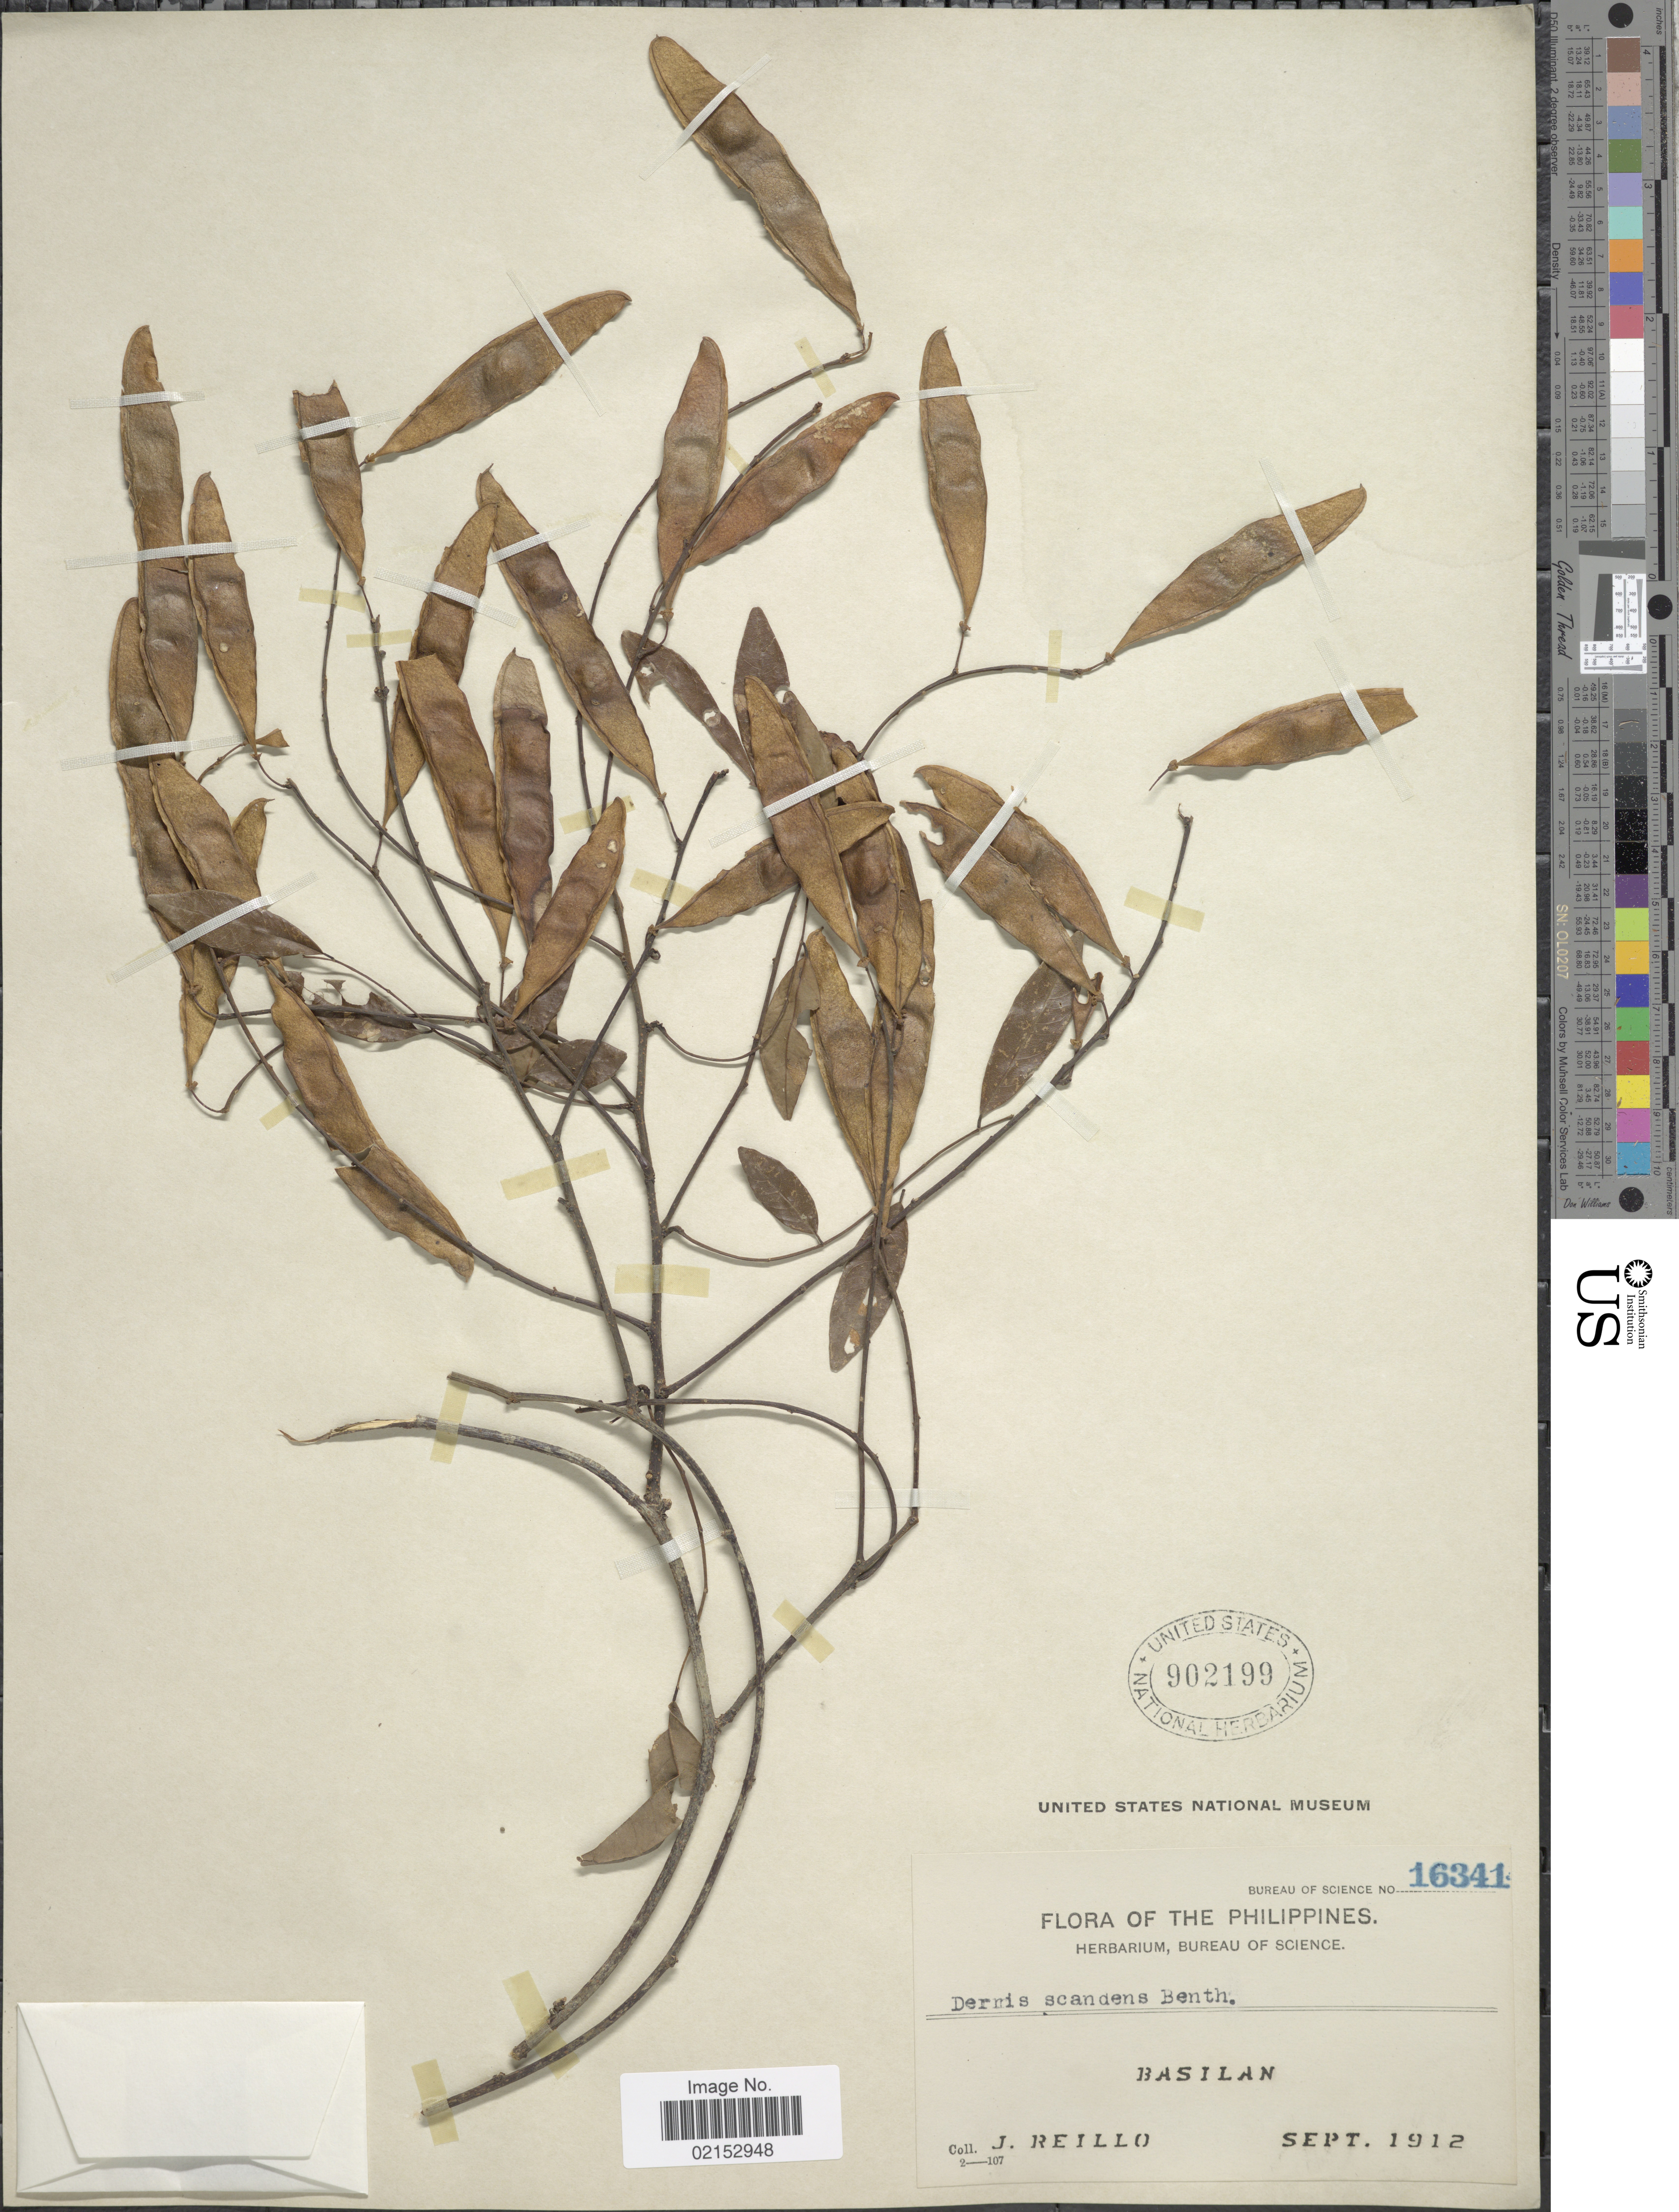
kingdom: Plantae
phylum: Tracheophyta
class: Magnoliopsida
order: Fabales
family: Fabaceae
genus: Brachypterum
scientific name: Brachypterum scandens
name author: (Roxb.) Miq.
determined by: Strong, Mark T., (BOT), Smithsonian Institution - National Museum of Natural History (UNITED STATES)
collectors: J. Reillo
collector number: Bureau of Science 16341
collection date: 1912-09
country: Philippines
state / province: Muslim Mindanao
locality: Basilan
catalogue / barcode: US 902199